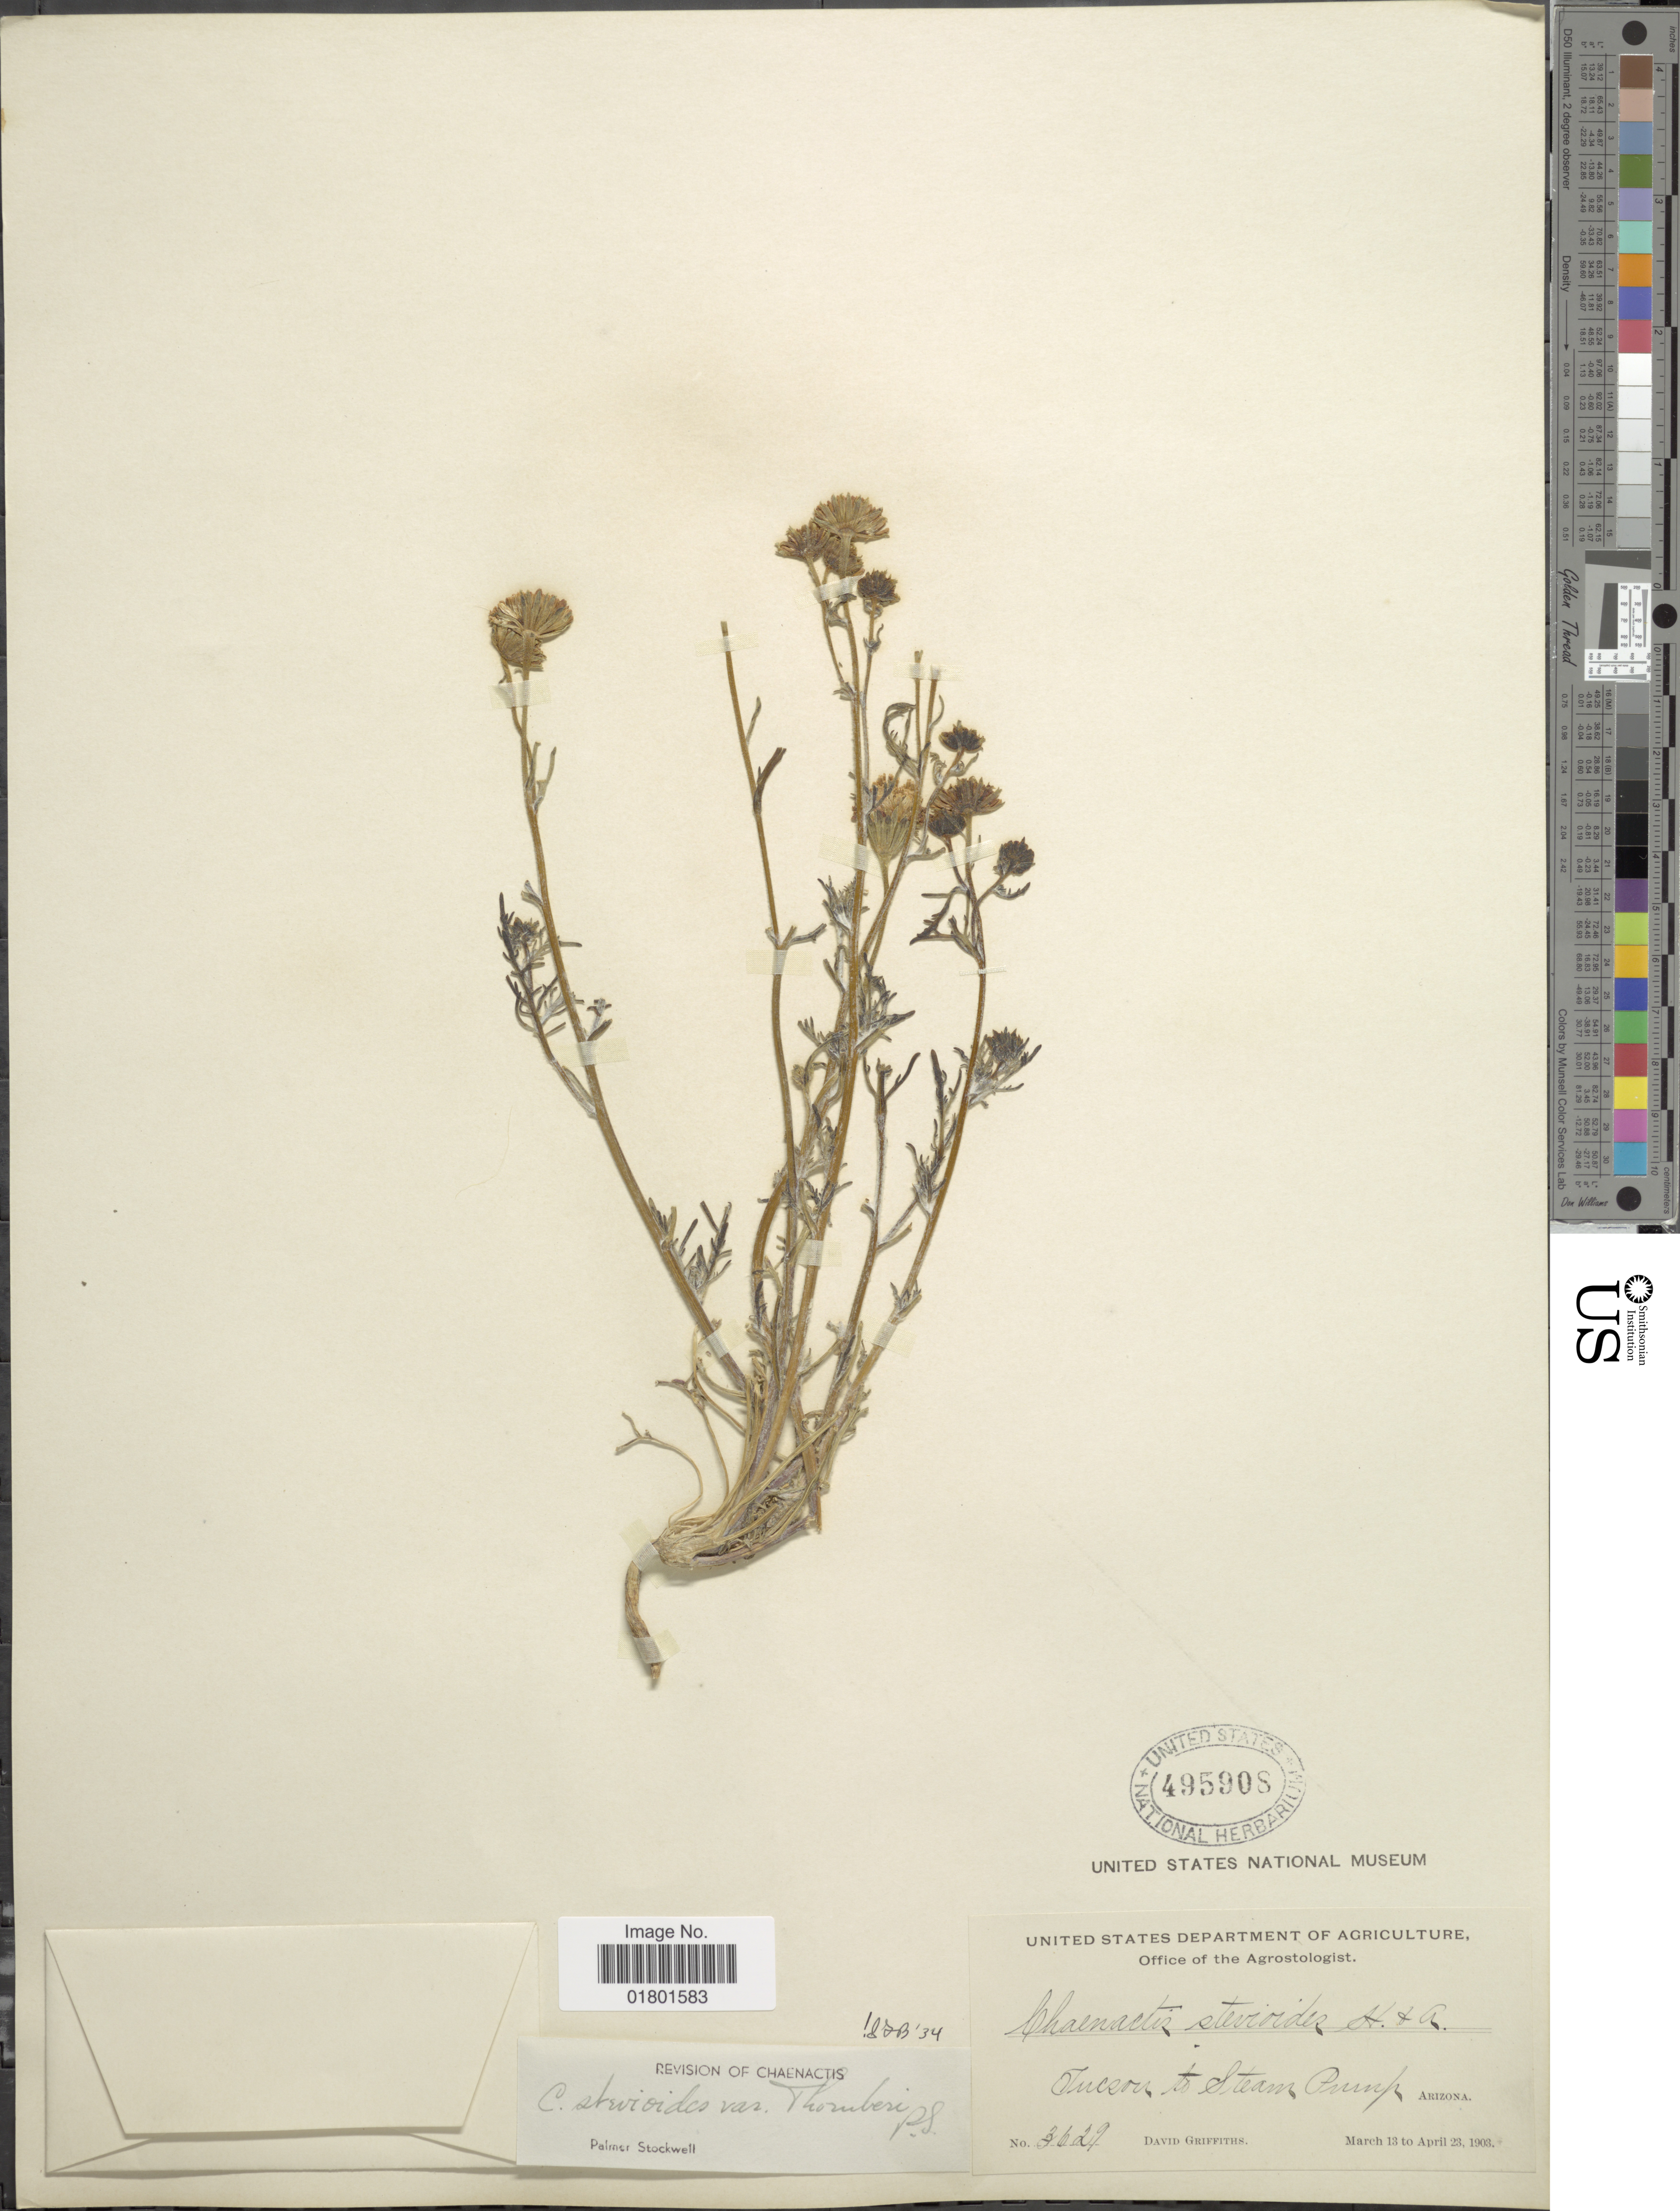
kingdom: Plantae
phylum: Tracheophyta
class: Magnoliopsida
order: Asterales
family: Asteraceae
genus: Chaenactis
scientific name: Chaenactis stevioides var. thornberi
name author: Stockw.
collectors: D. Griffiths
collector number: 3629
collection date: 1903-03-13/1903-04-23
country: United States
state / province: Arizona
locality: Tucson to Steam Pump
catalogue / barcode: US 495908